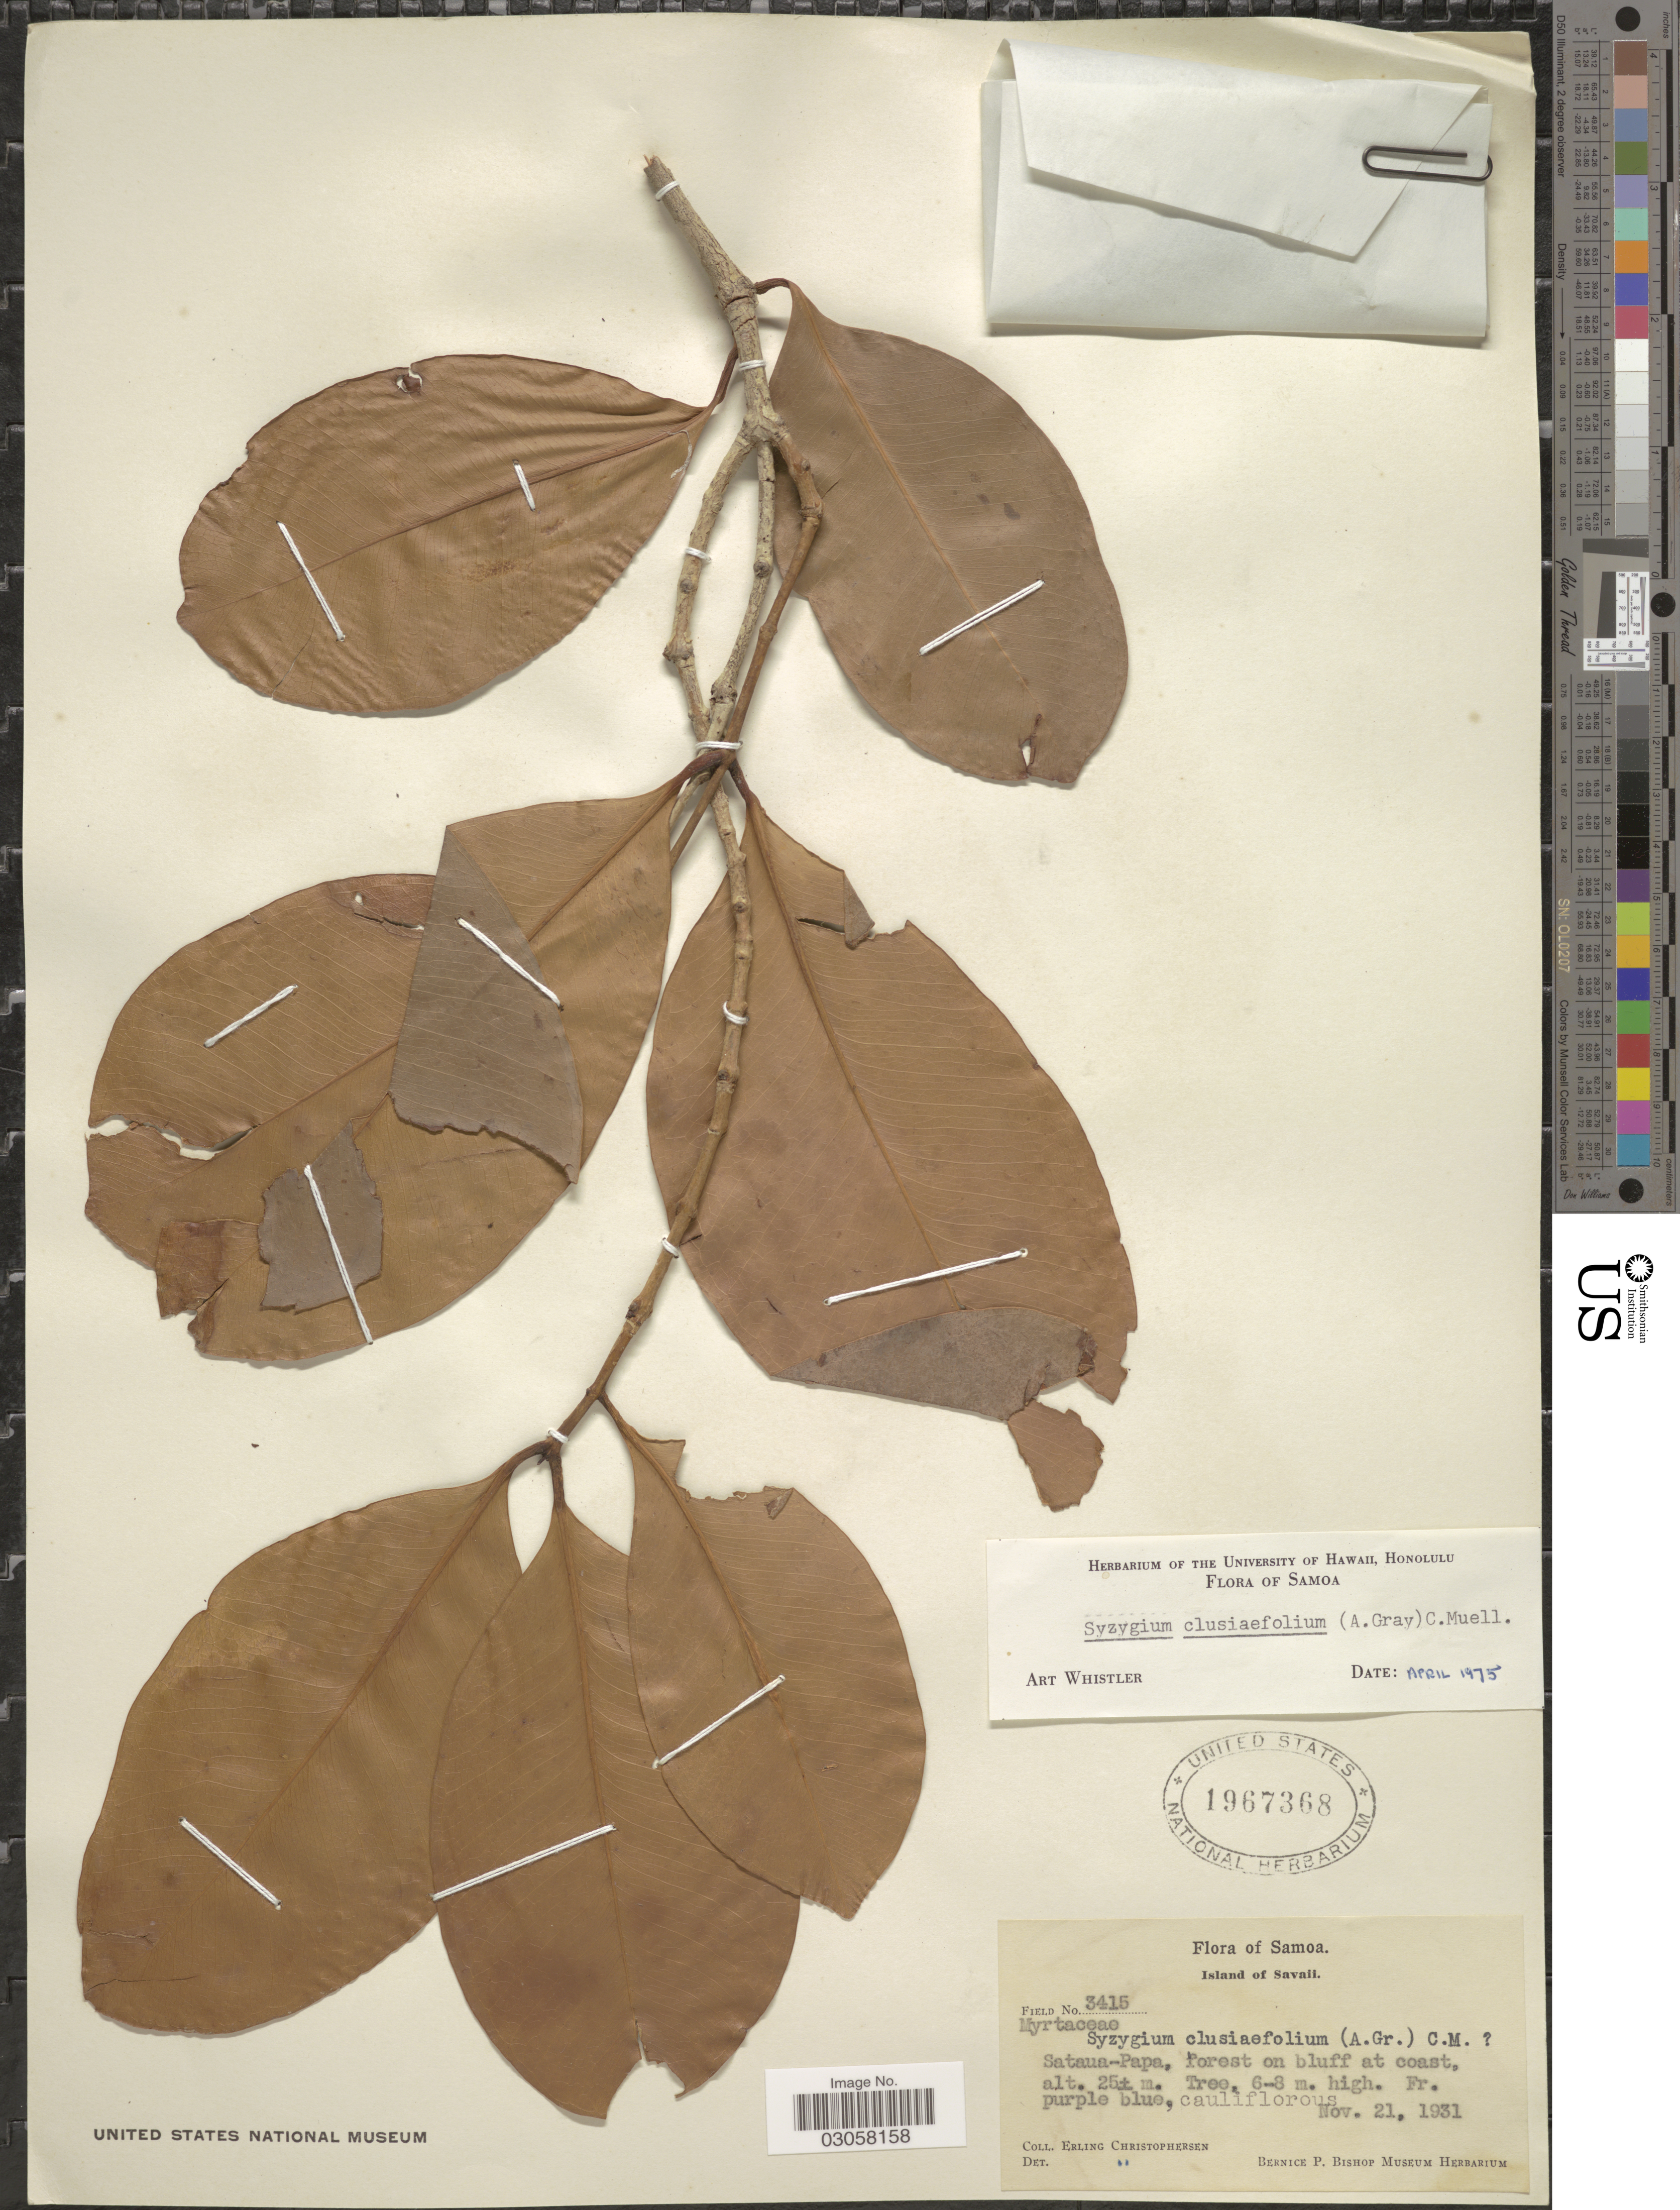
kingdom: Plantae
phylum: Tracheophyta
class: Magnoliopsida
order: Myrtales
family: Myrtaceae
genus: Syzygium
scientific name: Syzygium clusiifolium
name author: (A. Gray) Müll. Stuttg.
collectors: E. Christophersen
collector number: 3415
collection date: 1931-11-21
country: Samoa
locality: Samoa. Island of Savaii. Sataua-Papa.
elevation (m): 25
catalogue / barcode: US 1967368